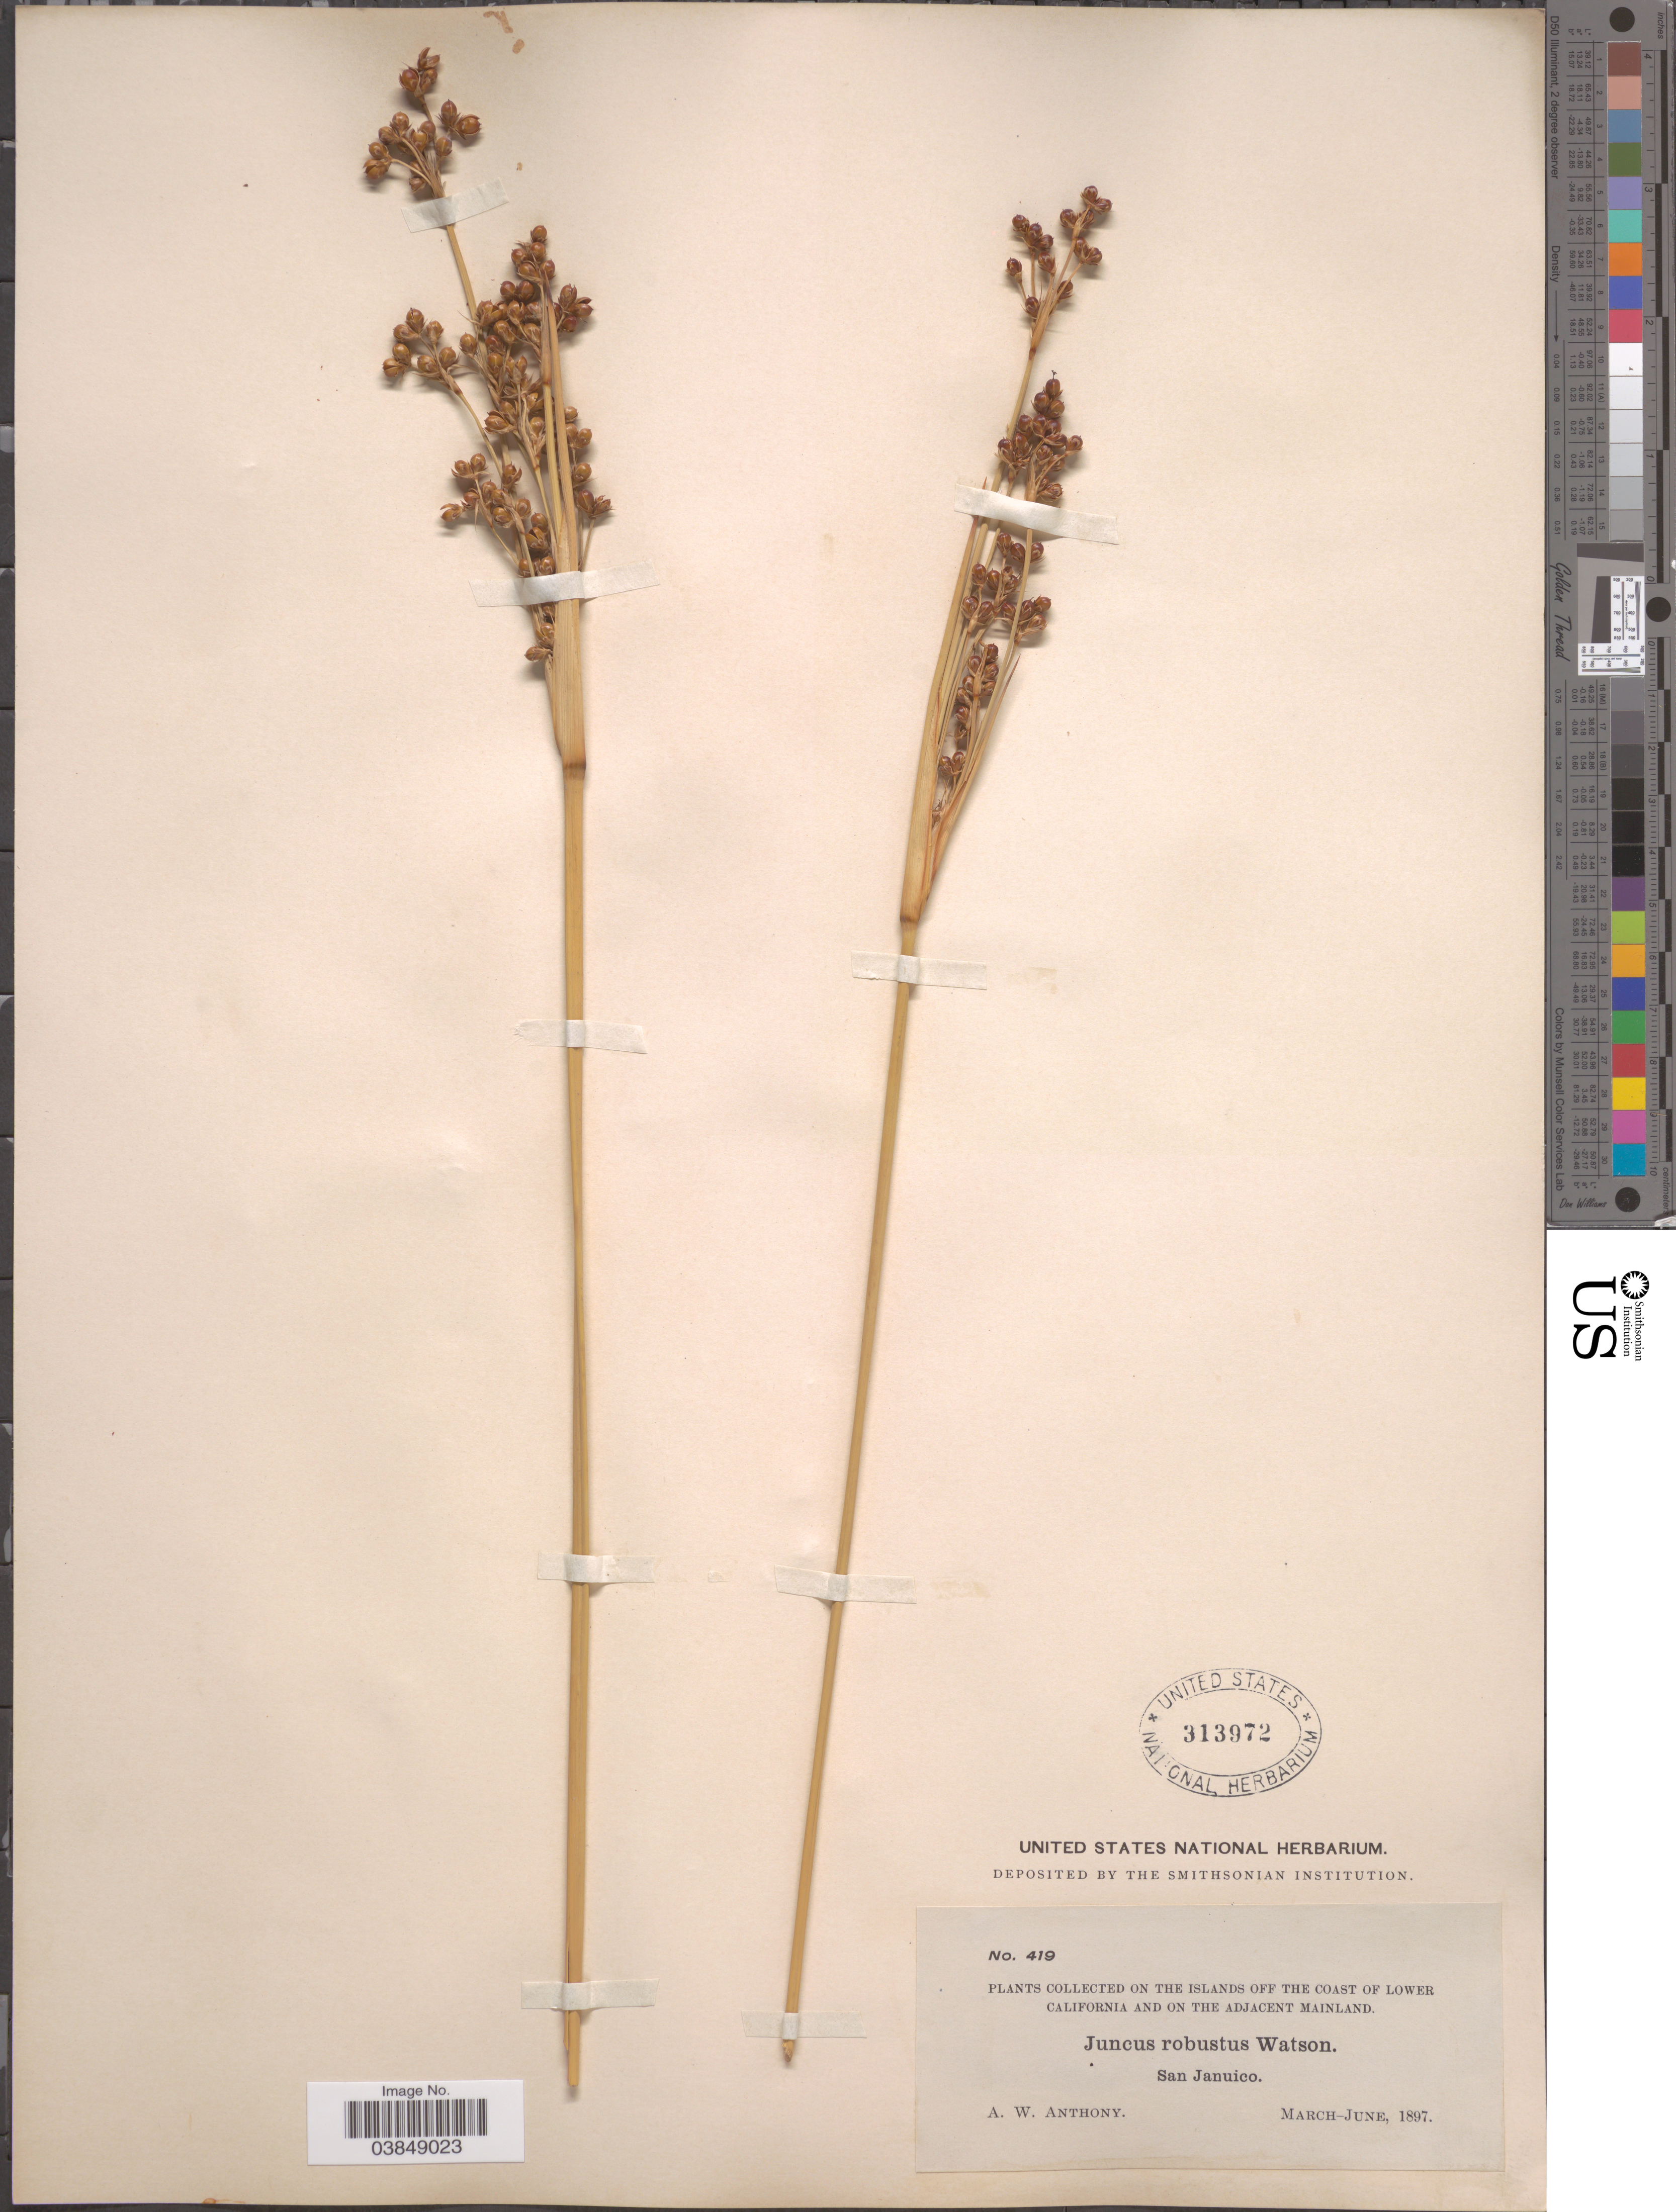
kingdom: Plantae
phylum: Tracheophyta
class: Liliopsida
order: Poales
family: Juncaceae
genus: Juncus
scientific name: Juncus acutus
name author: L.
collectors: A. W. Anthony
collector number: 419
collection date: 1897-03/1897-06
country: United States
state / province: California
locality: On the Islands off the coast of lower California and on the adjacent Mainland. San Januico.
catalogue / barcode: US 313972